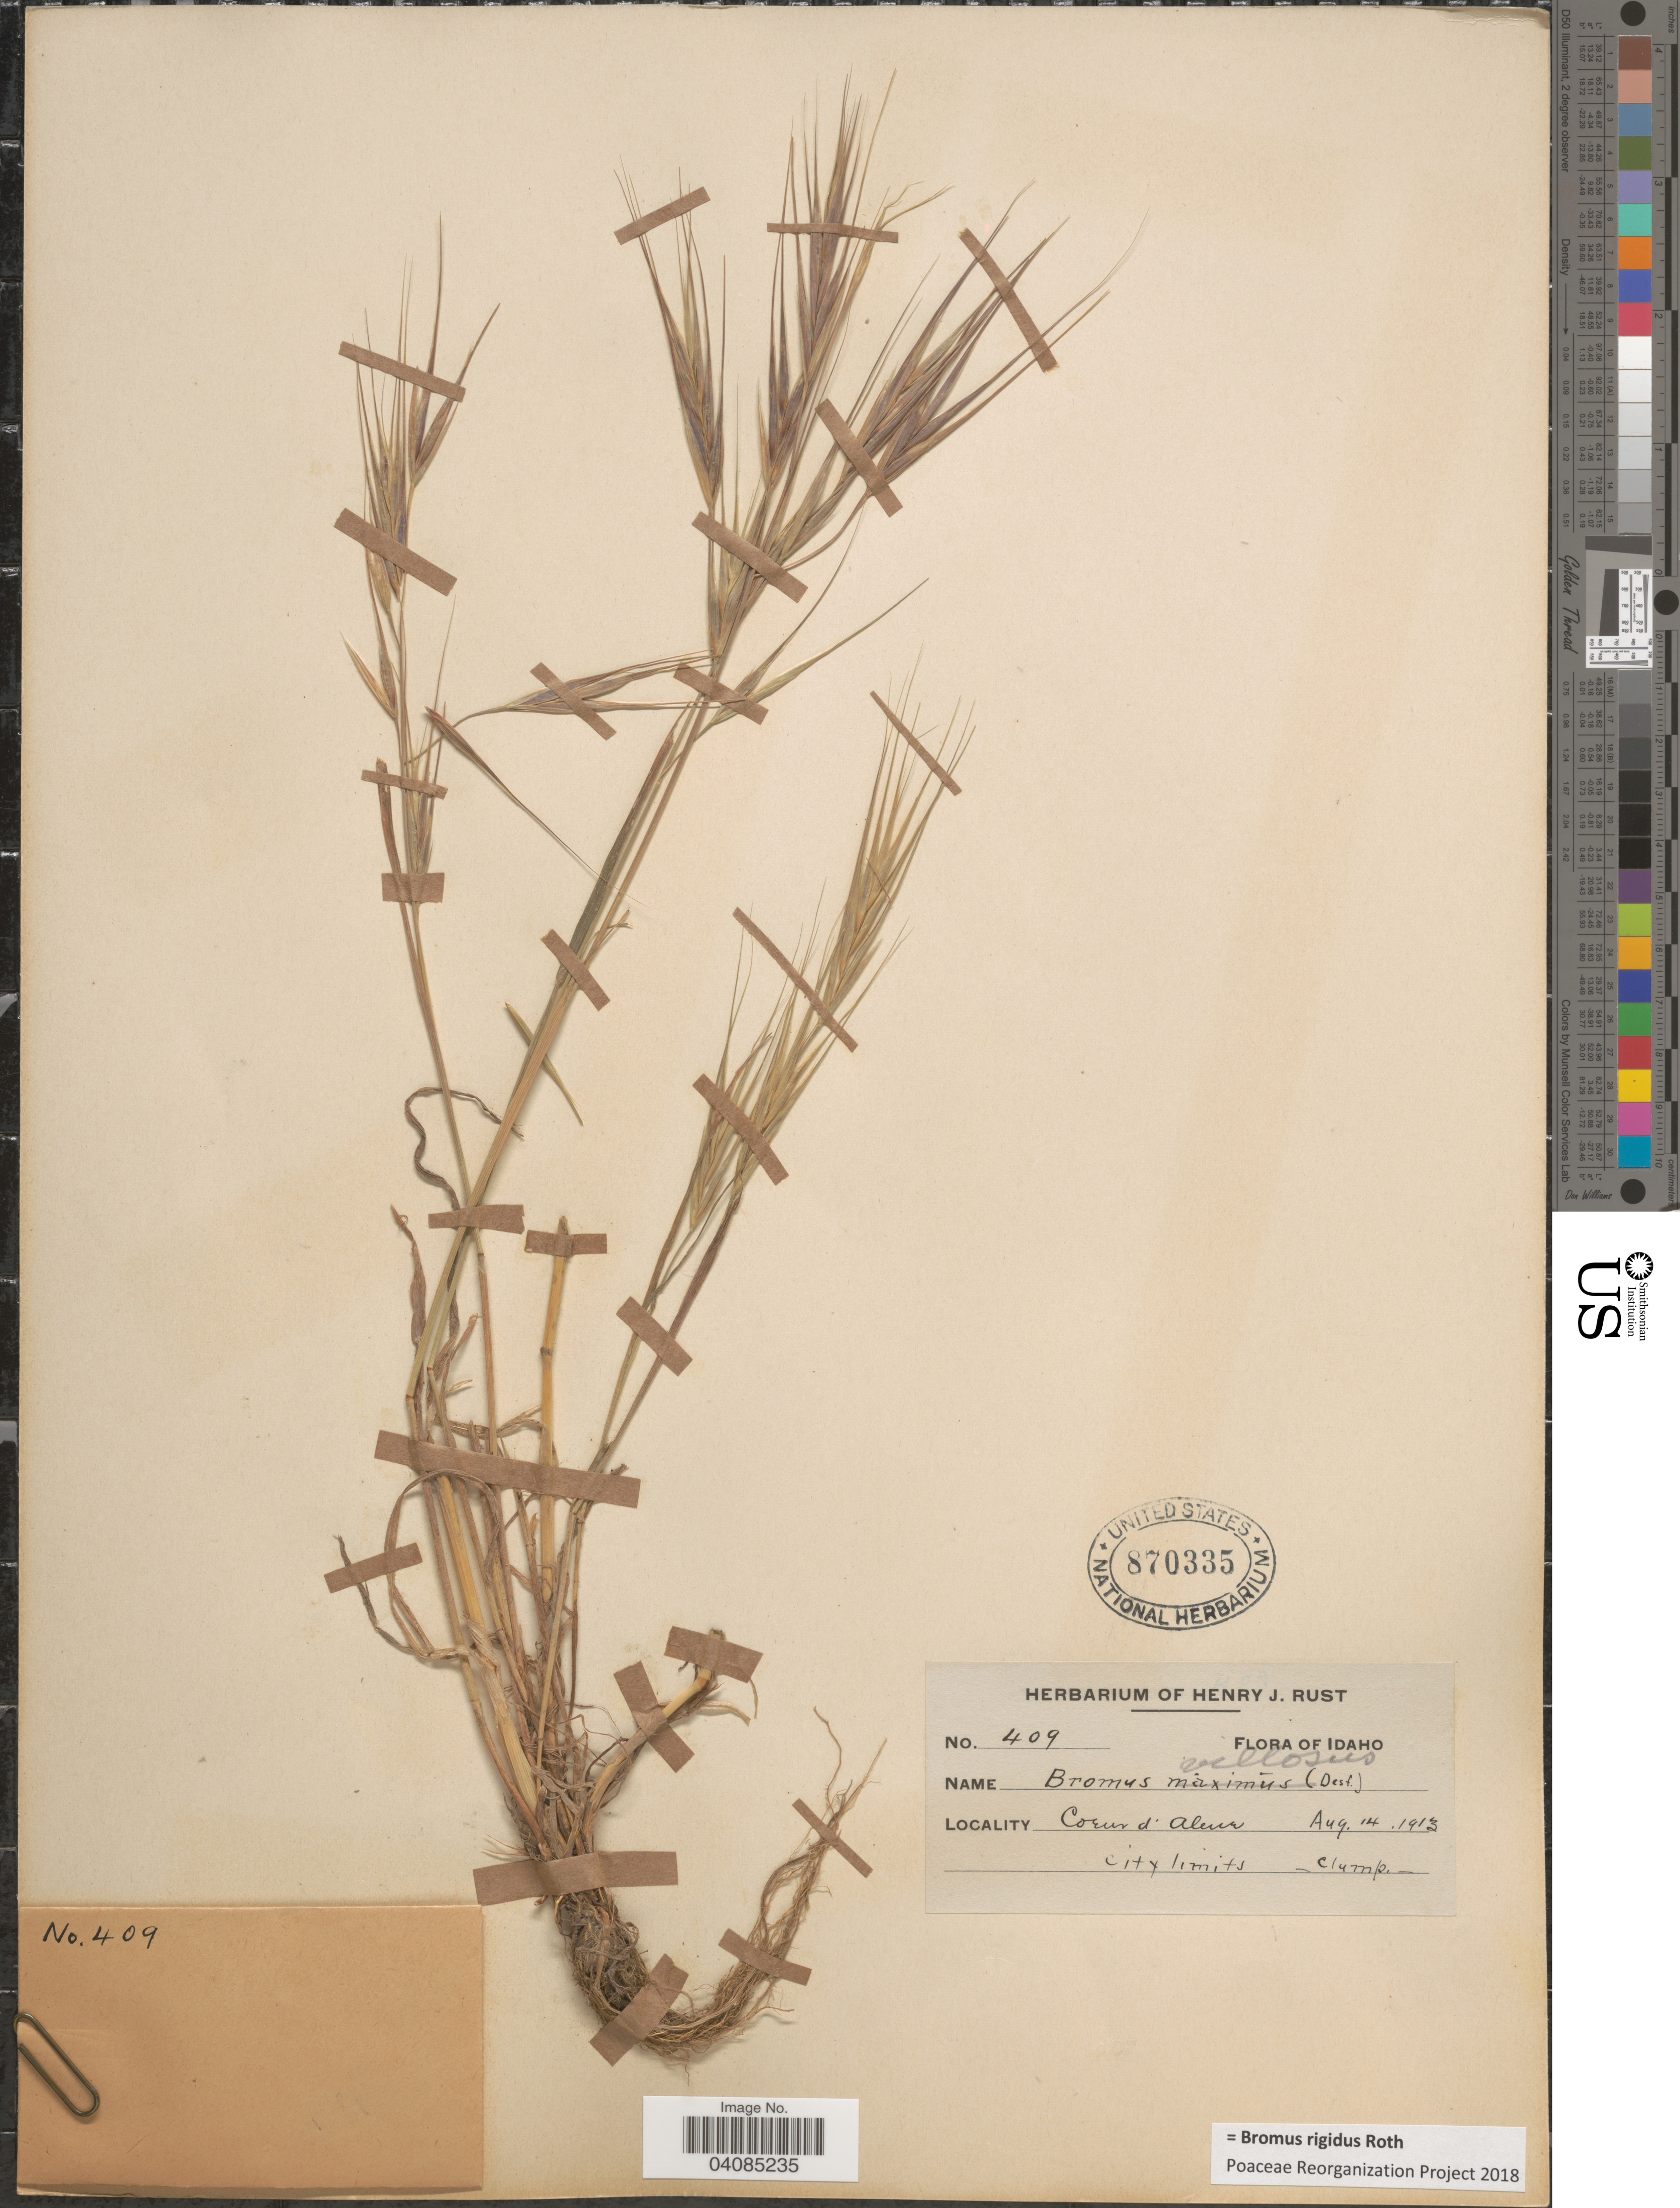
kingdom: Plantae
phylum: Tracheophyta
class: Liliopsida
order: Poales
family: Poaceae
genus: Bromus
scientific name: Bromus rigidus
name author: Roth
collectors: H. J. Rust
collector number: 409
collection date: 1913-08-10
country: United States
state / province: Idaho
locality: Coeur d'Alene. City limits - clump.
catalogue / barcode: US 870335